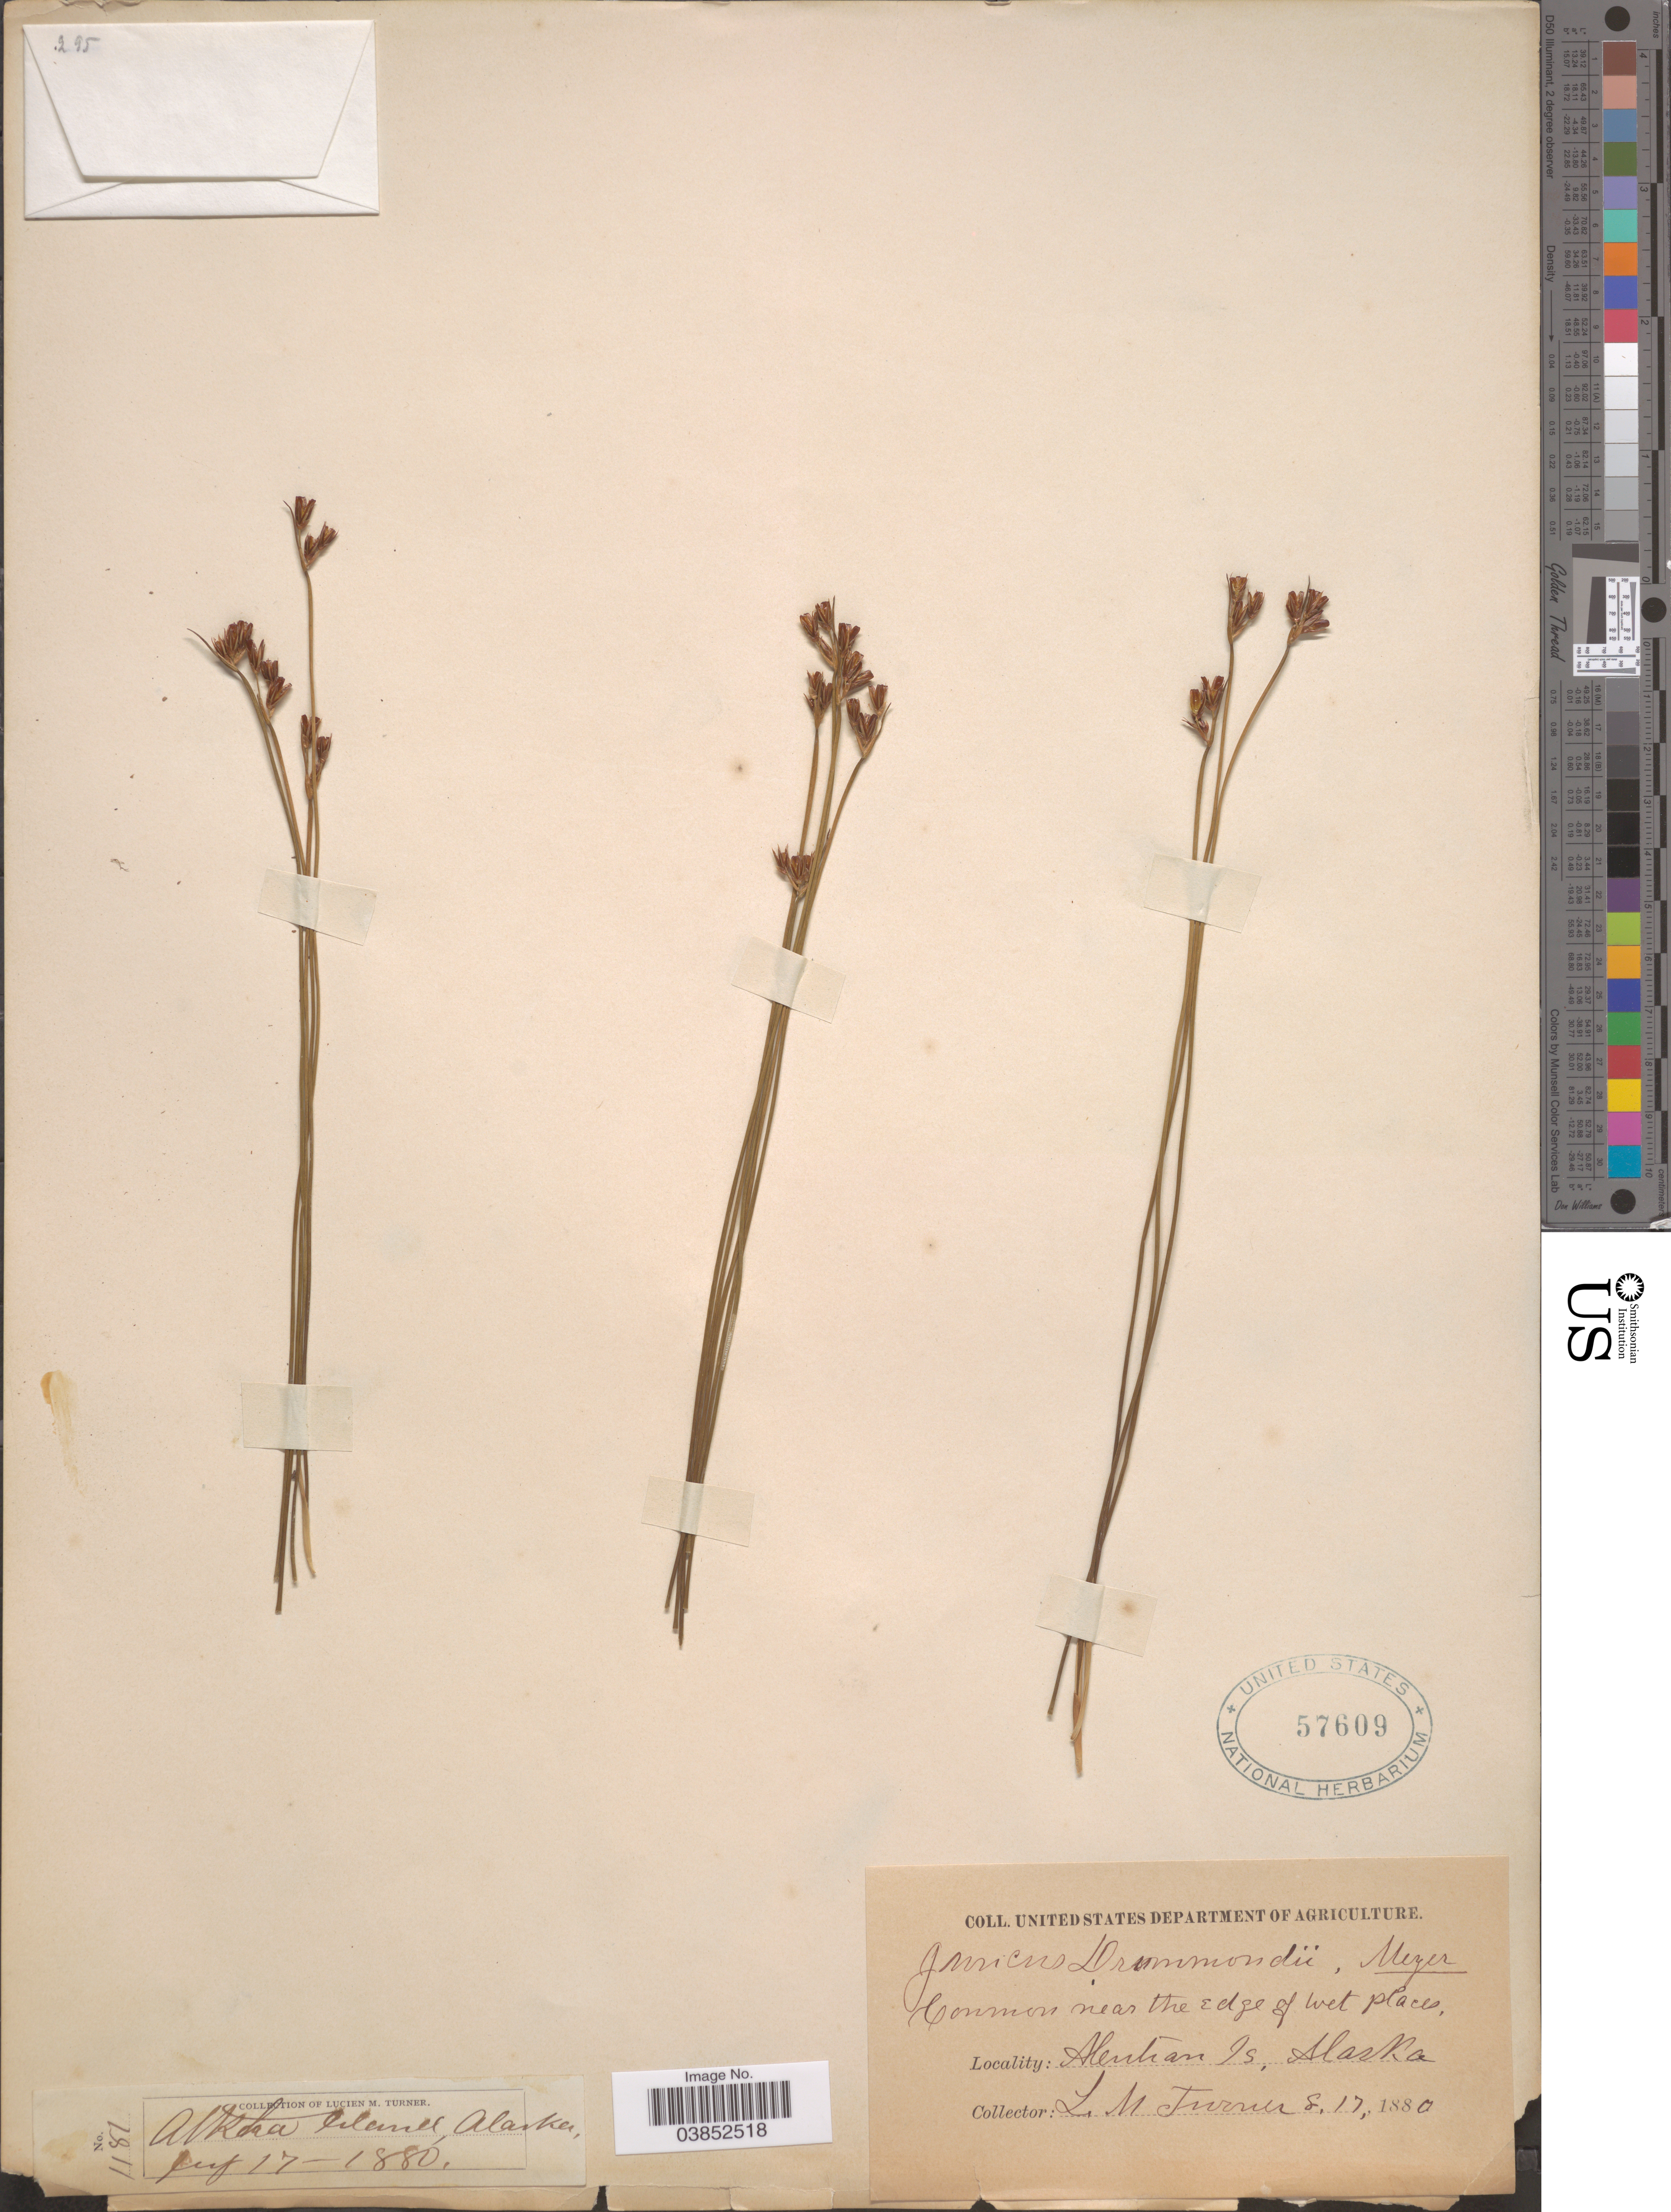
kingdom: Plantae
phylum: Tracheophyta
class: Liliopsida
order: Poales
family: Juncaceae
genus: Juncus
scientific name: Juncus drummondii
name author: E. Mey.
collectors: L. M. Turner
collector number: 1181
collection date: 1880-08-17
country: United States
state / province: Alaska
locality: Atkha Island. Aleutian Is.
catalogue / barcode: US 57609